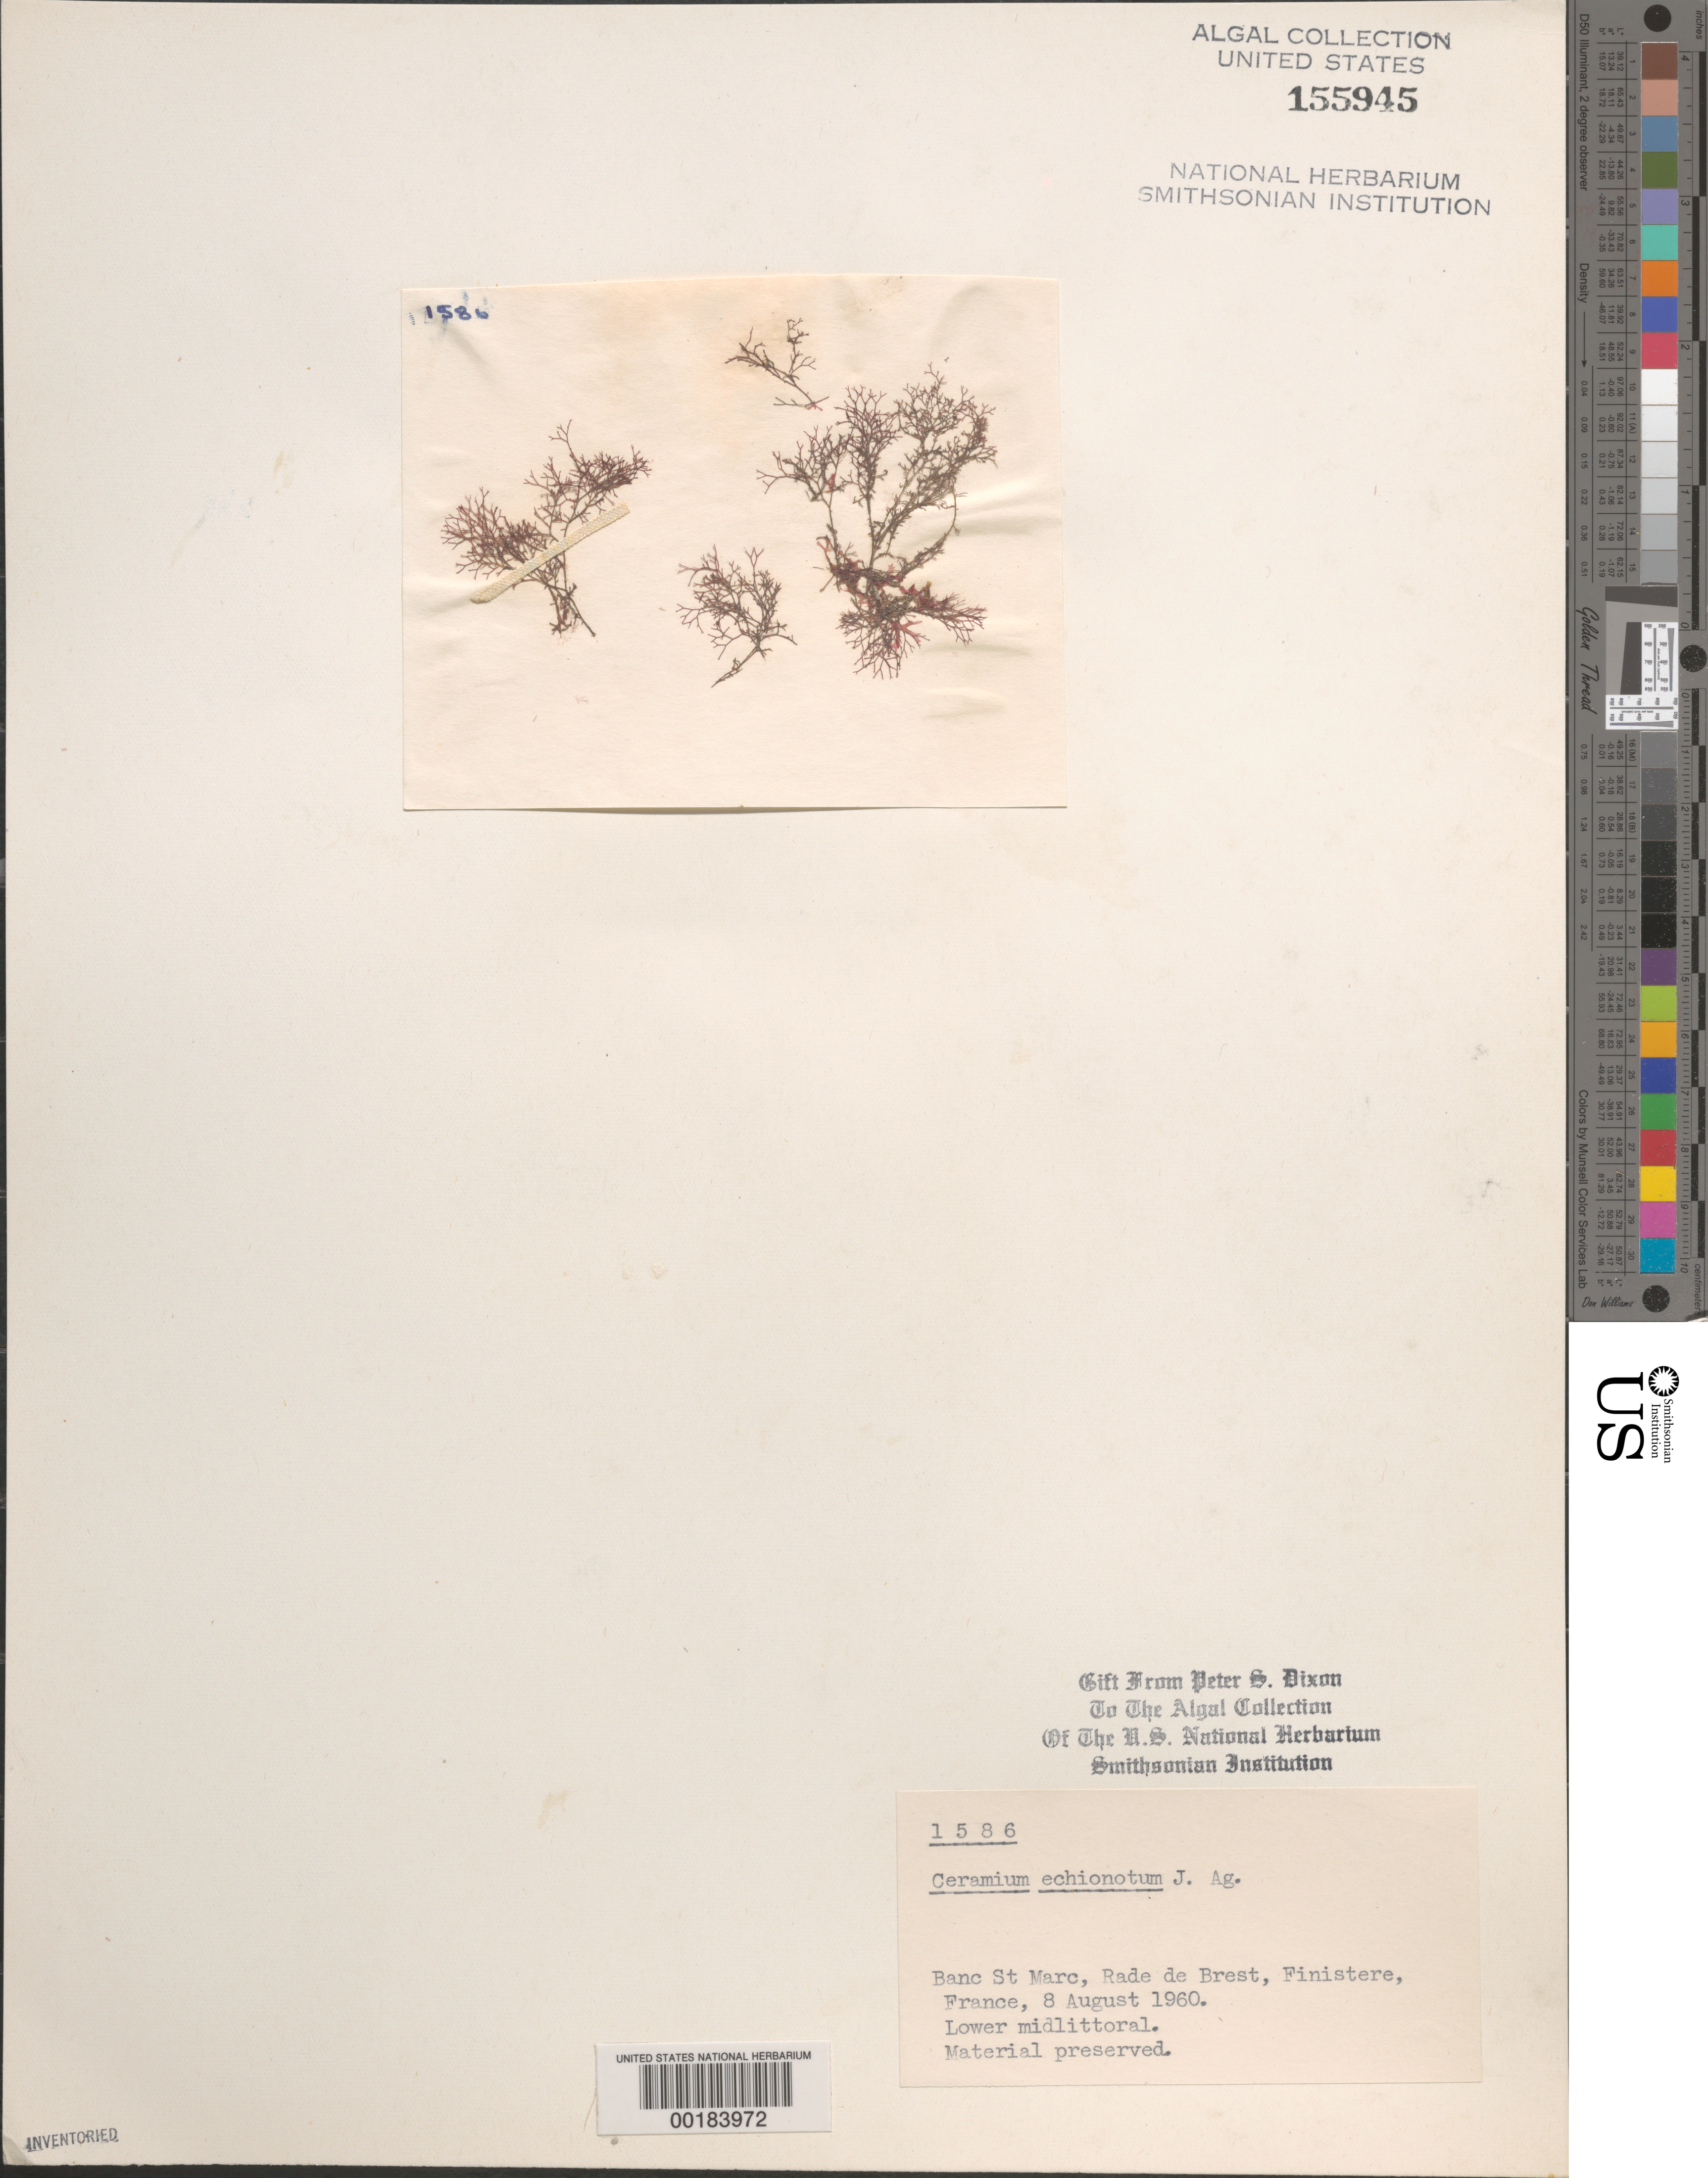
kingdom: Plantae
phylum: Rhodophyta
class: Florideophyceae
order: Ceramiales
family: Ceramiaceae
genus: Ceramium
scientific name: Ceramium echionotum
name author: J. Agardh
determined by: Dixon, P. S.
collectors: P. S. Dixon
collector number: PSD 1586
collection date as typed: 08 Aug 1960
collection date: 1960-08-08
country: France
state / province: Bretagne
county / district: Finistère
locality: Banc St. Marc, Rade de Brest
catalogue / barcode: US 155945